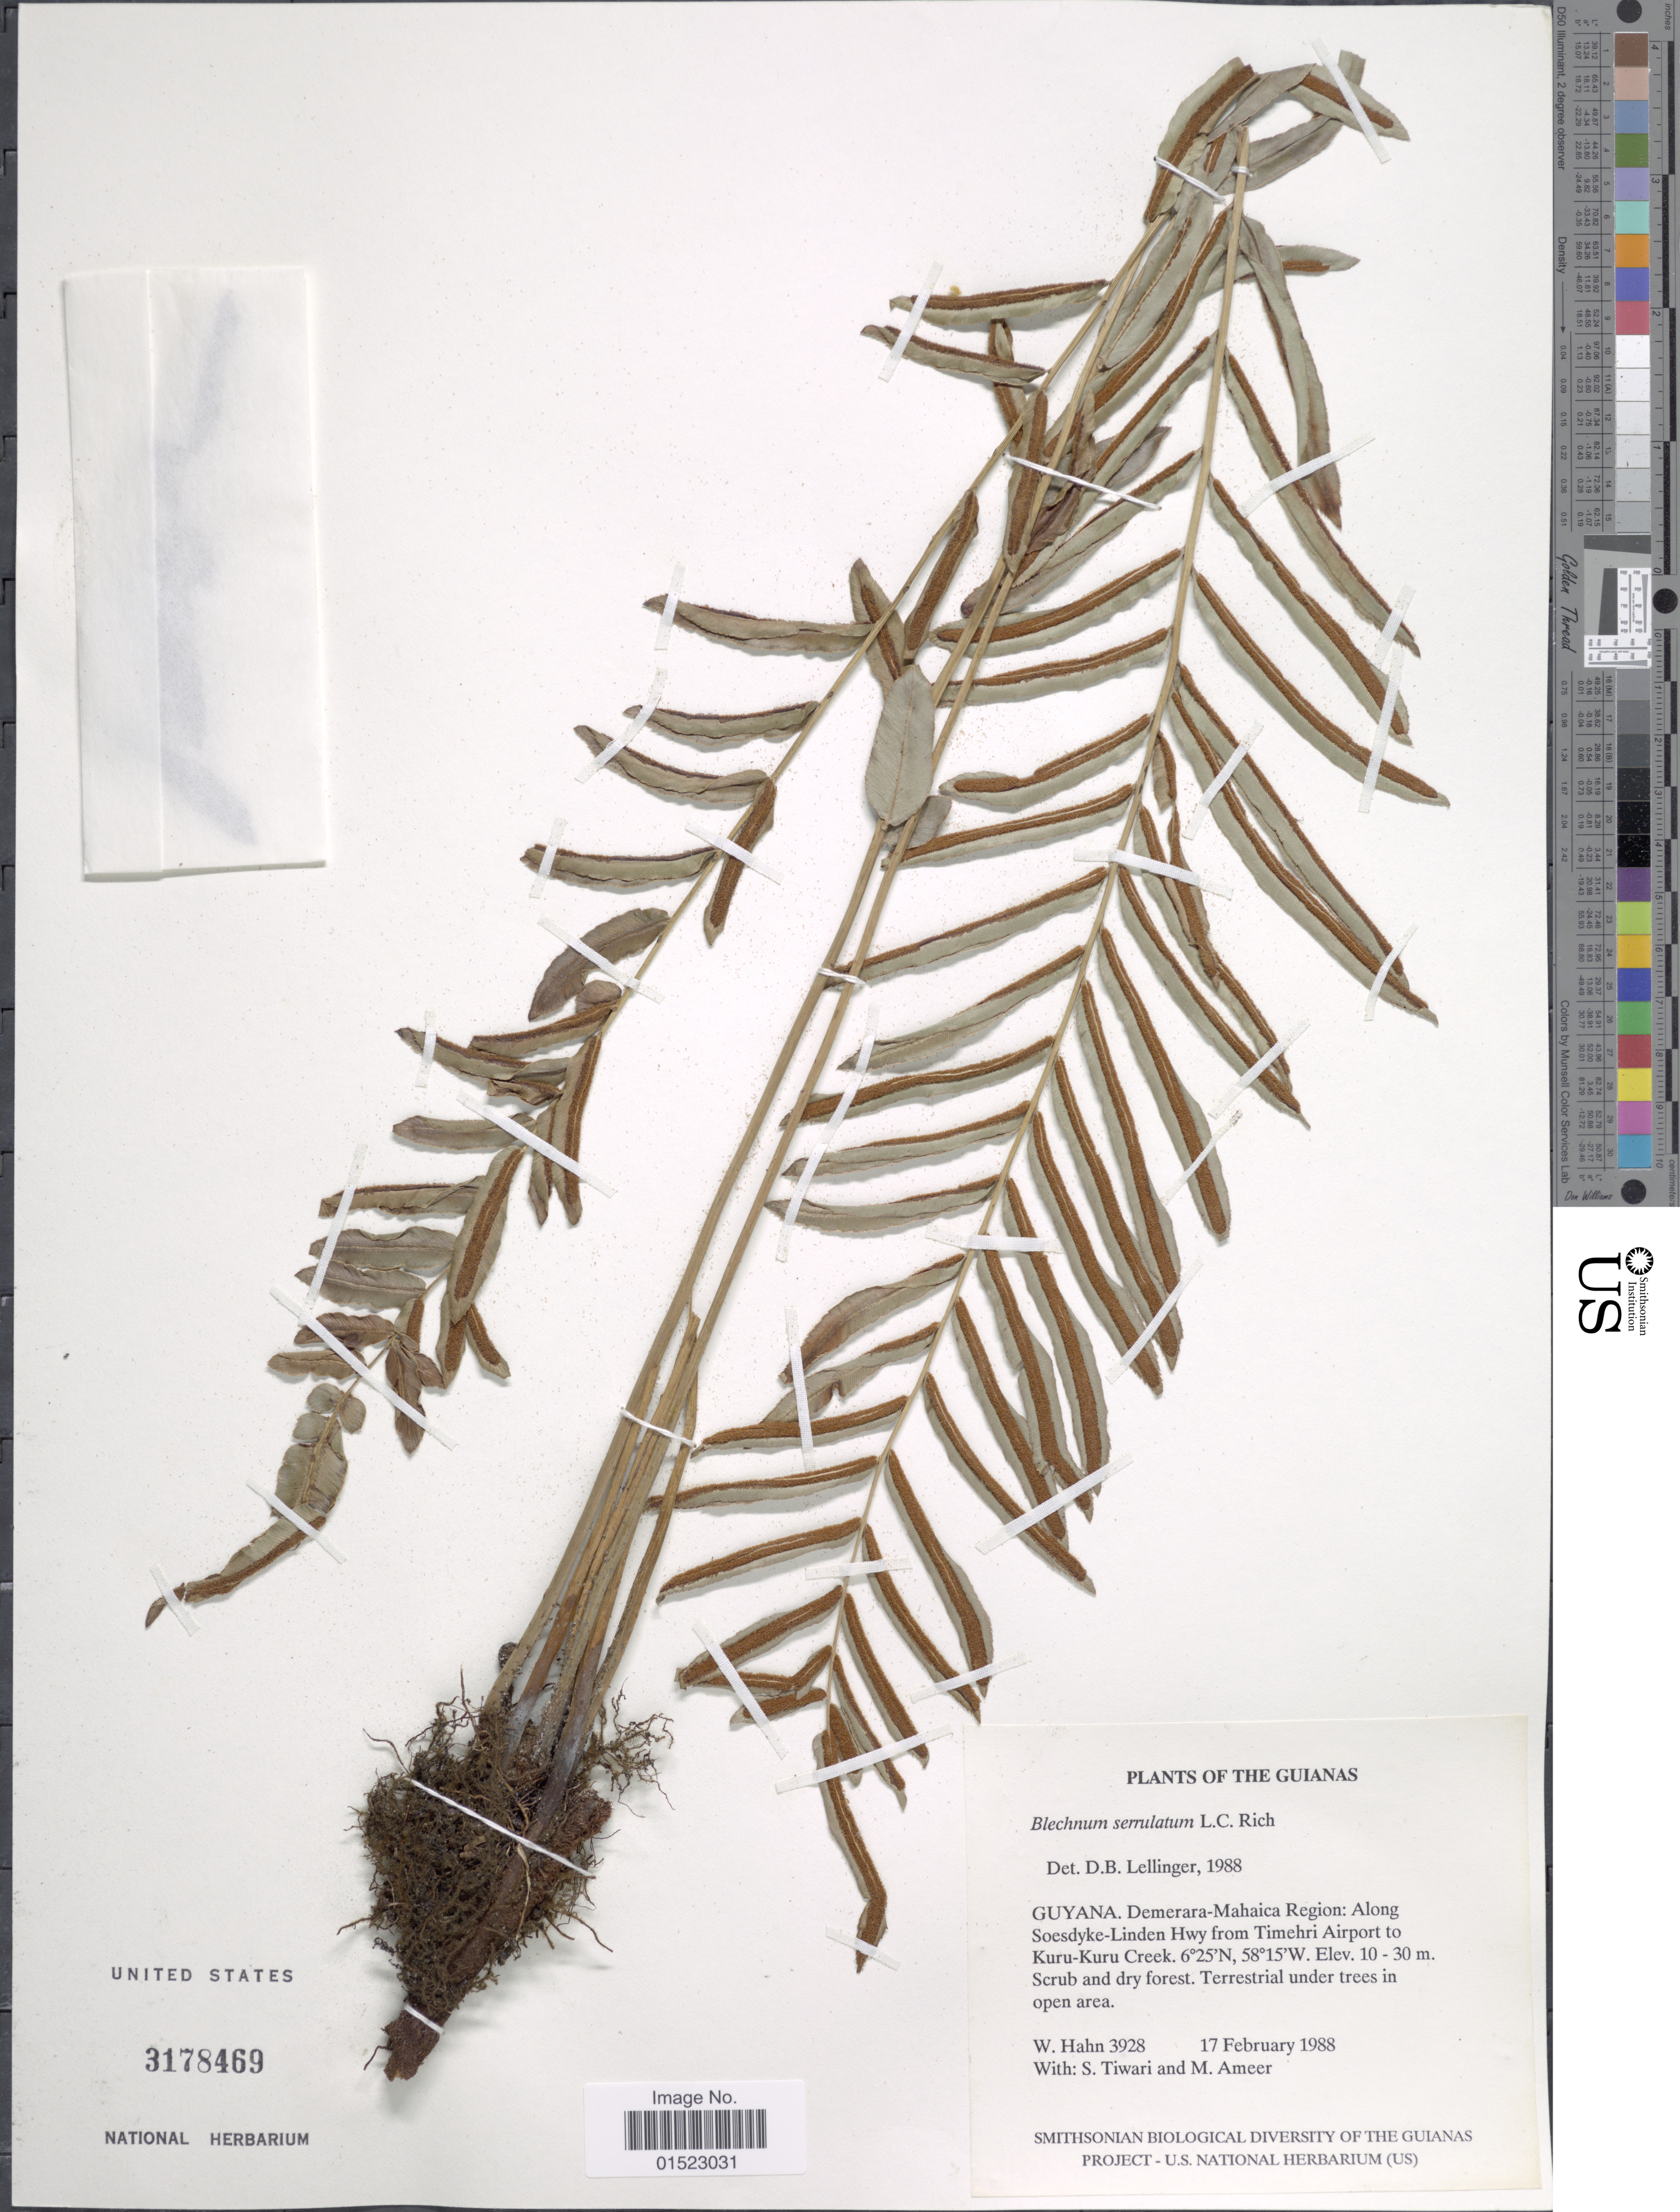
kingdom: Plantae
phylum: Tracheophyta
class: Polypodiopsida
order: Polypodiales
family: Blechnaceae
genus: Telmatoblechnum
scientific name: Telmatoblechnum serrulatum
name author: (Rich.) Perrie et al.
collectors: W. Hahn, S. Tiwari & M. Ameer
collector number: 3928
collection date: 1988-02-17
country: Guyana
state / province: Demerara-Mahaica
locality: Along Soesdyke-Linden Hwy from Timehri Airport to Kuru-Kuru Creek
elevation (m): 10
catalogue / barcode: US 3178469